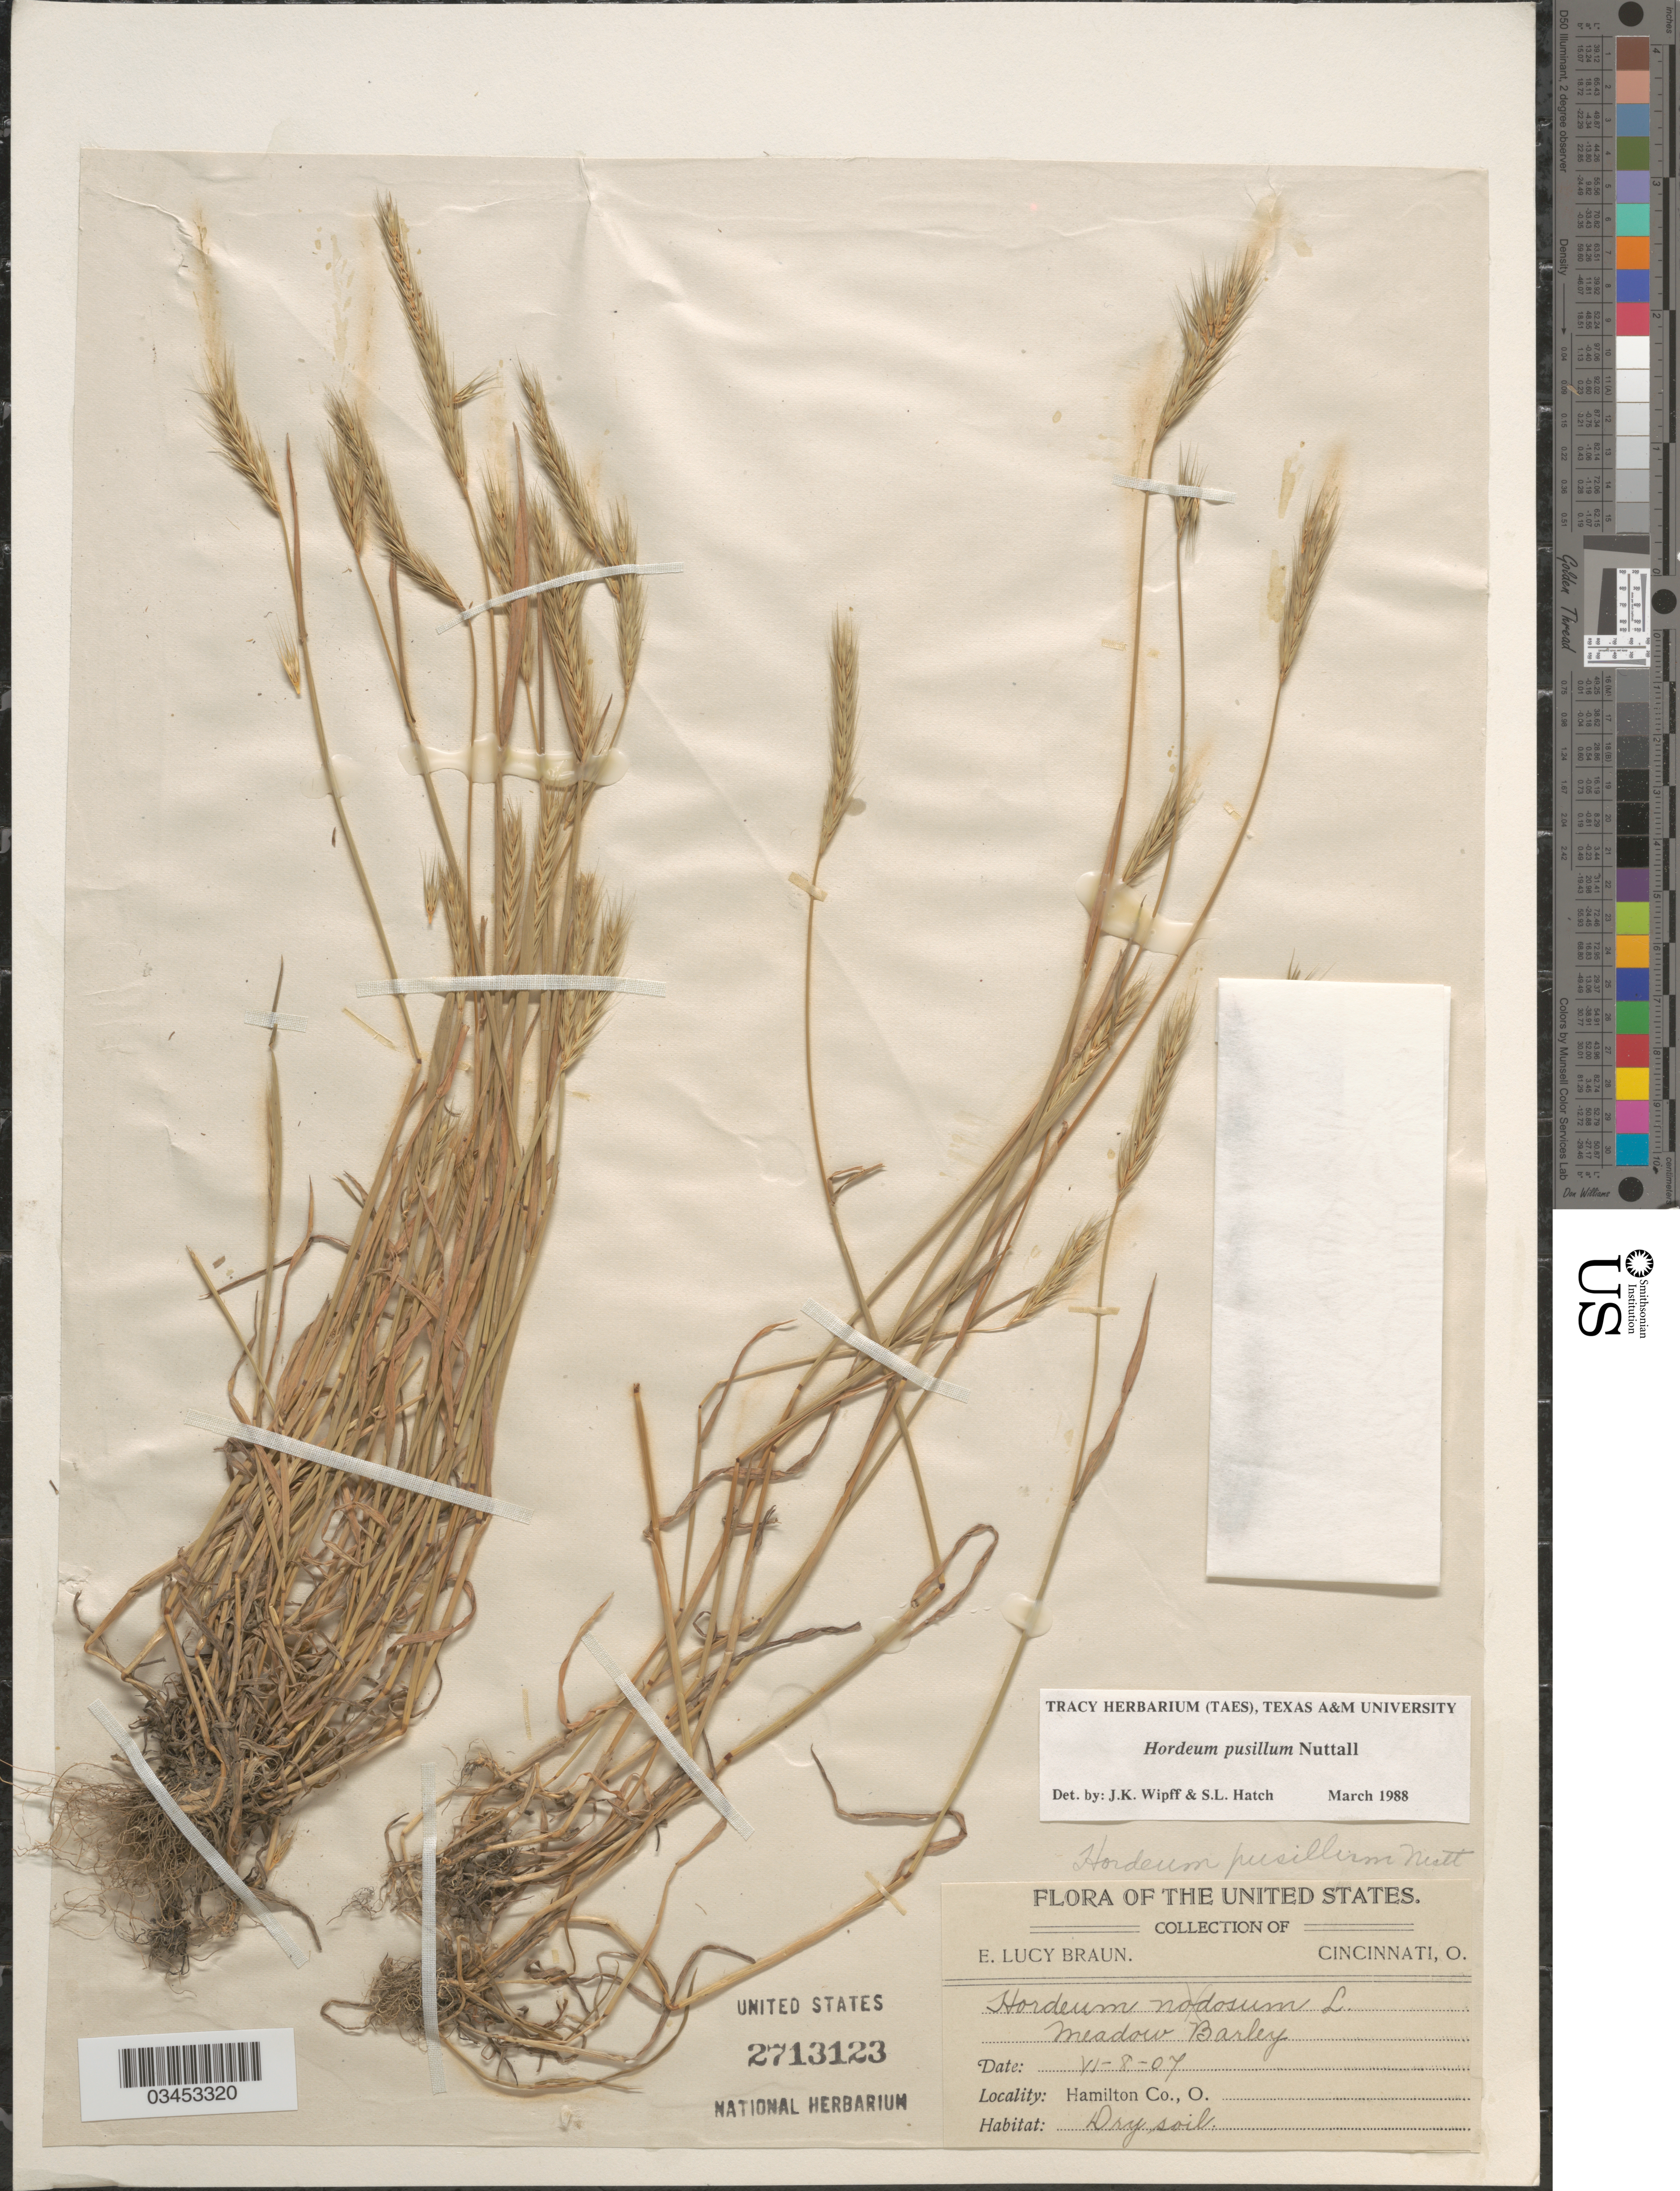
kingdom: Plantae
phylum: Tracheophyta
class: Liliopsida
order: Poales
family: Poaceae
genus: Hordeum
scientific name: Hordeum pusillum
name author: Nutt.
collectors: E. L. Braun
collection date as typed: Transcribed d/m/y: 8/6/7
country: United States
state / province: Ohio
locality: Hamilton Co., O.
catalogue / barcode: US 2713123